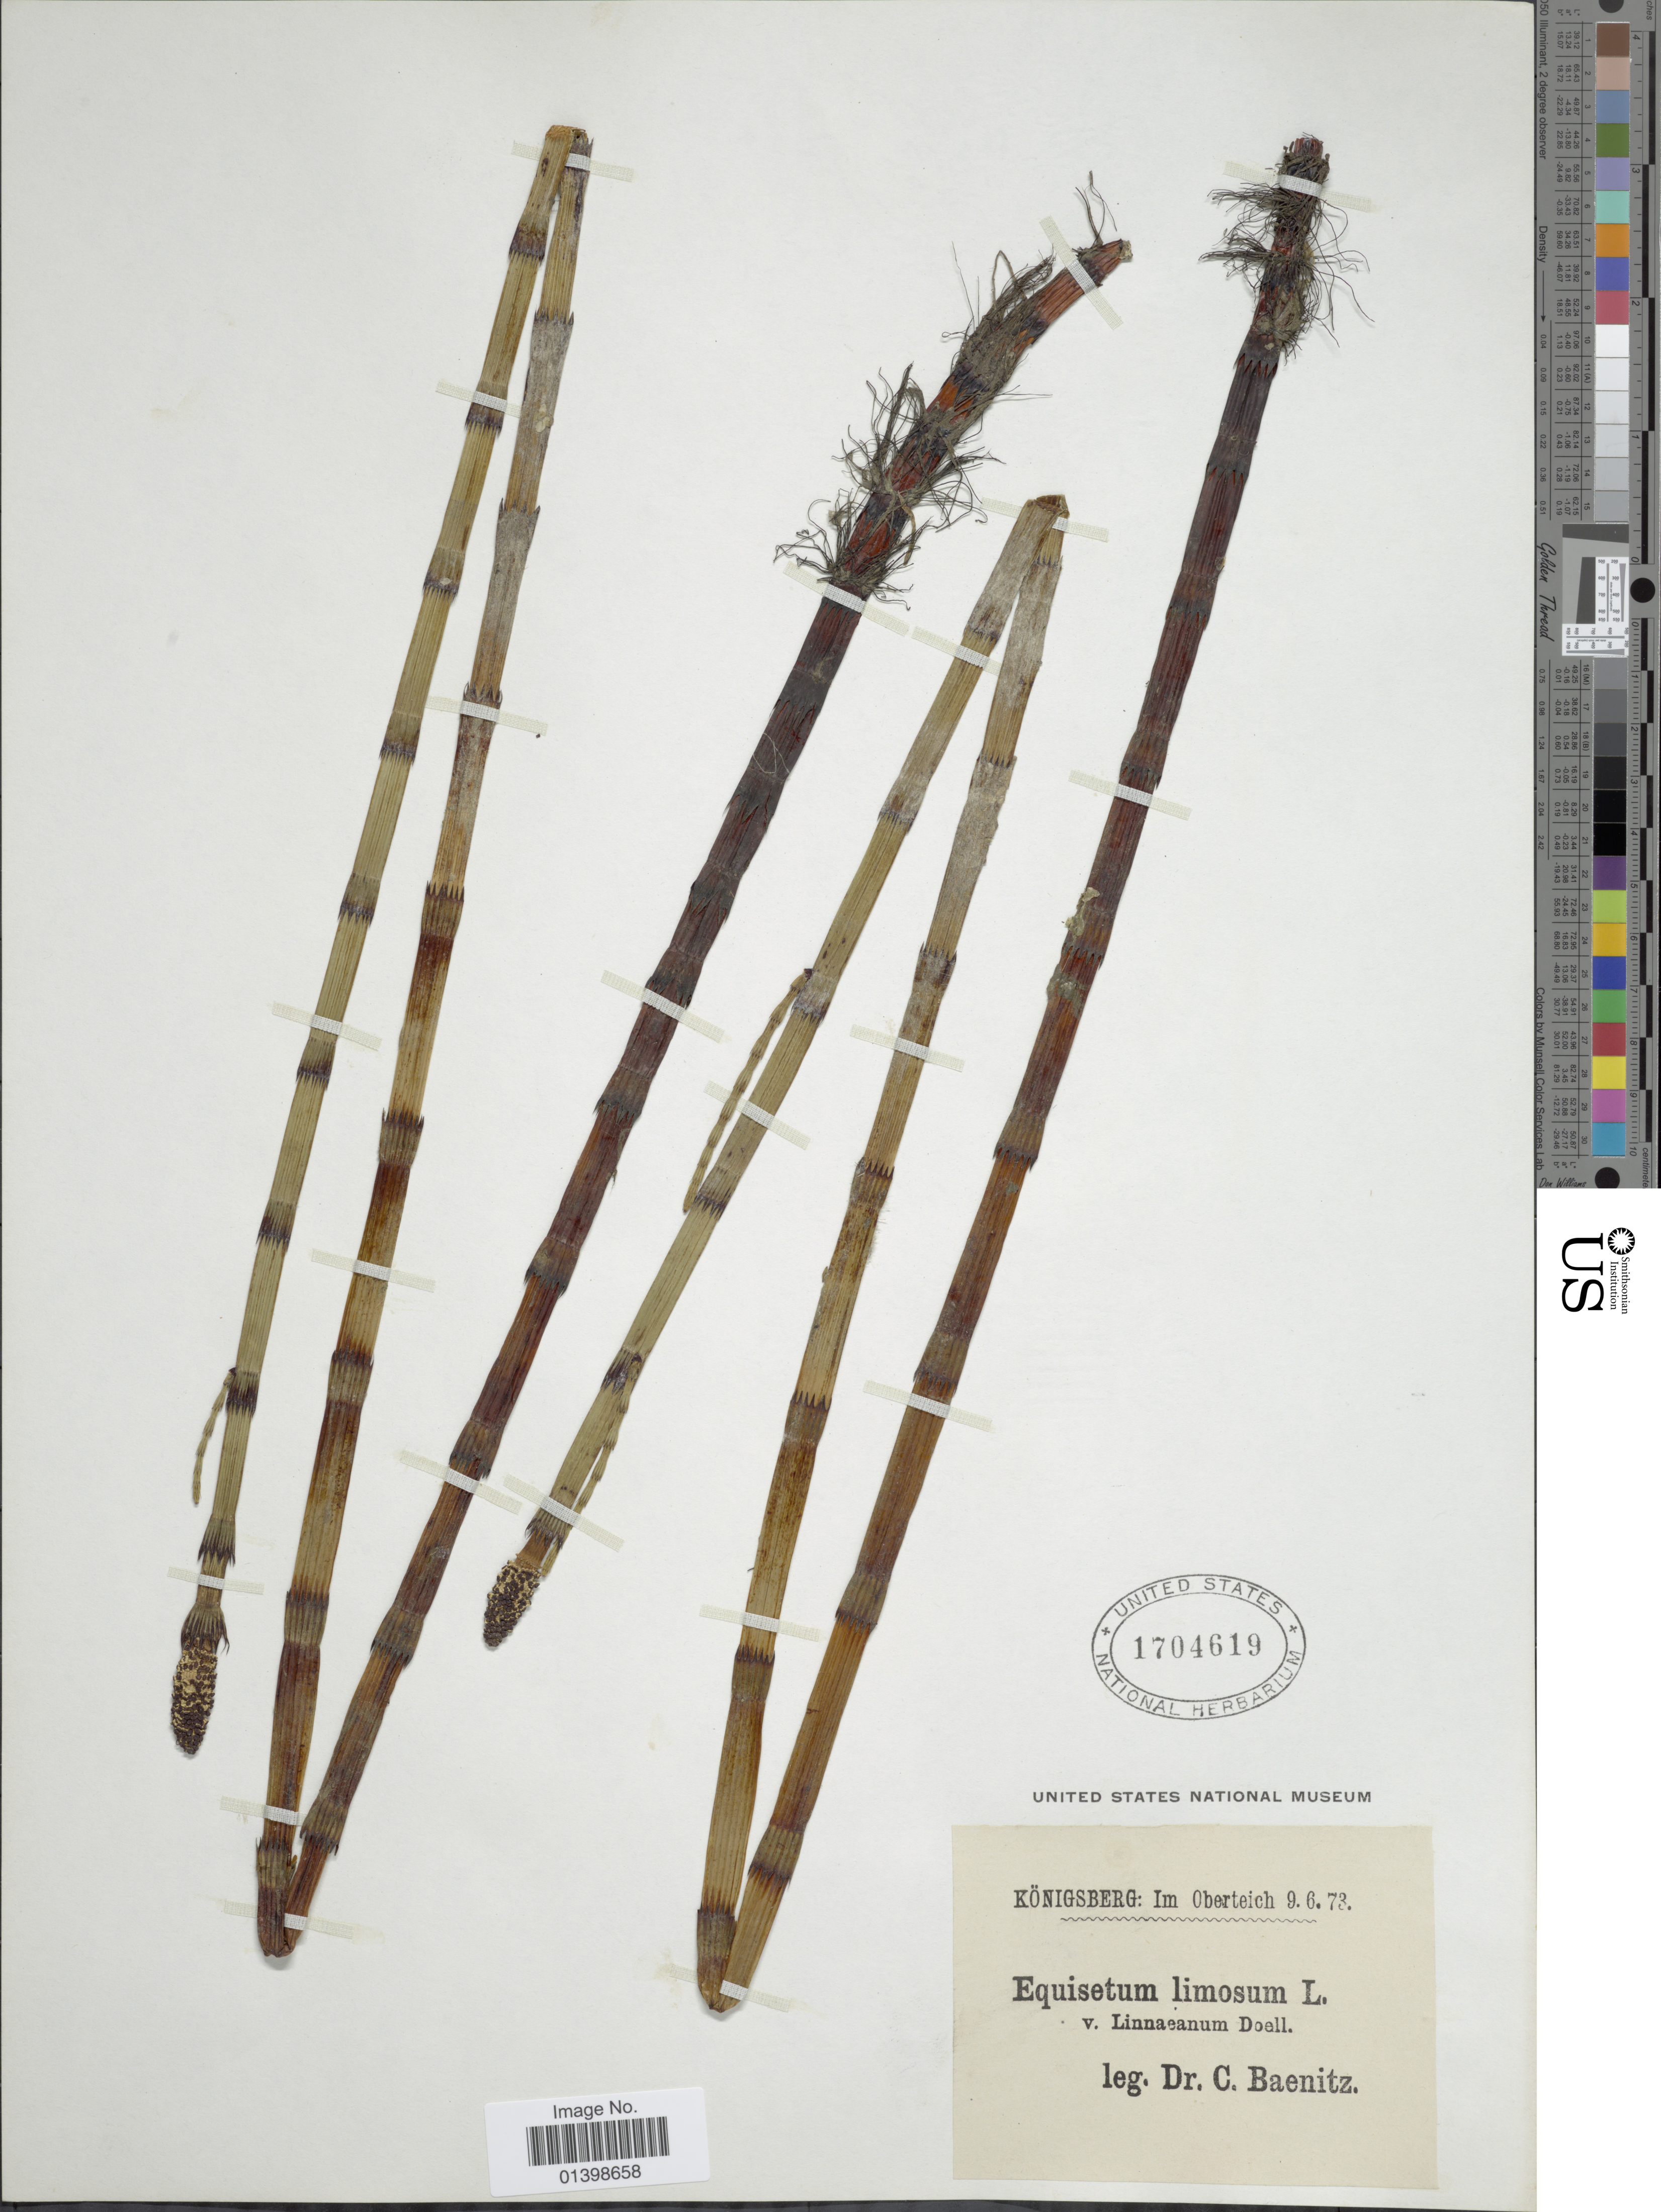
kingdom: Plantae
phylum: Tracheophyta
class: Polypodiopsida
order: Equisetales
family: Equisetaceae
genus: Equisetum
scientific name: Equisetum fluviatile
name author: L.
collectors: C. G. Baenitz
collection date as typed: Transcribed d/m/y: 9/6/73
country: Russian Federation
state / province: Kaliningrad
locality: Königsberg: Im Oberteich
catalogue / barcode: US 1704619